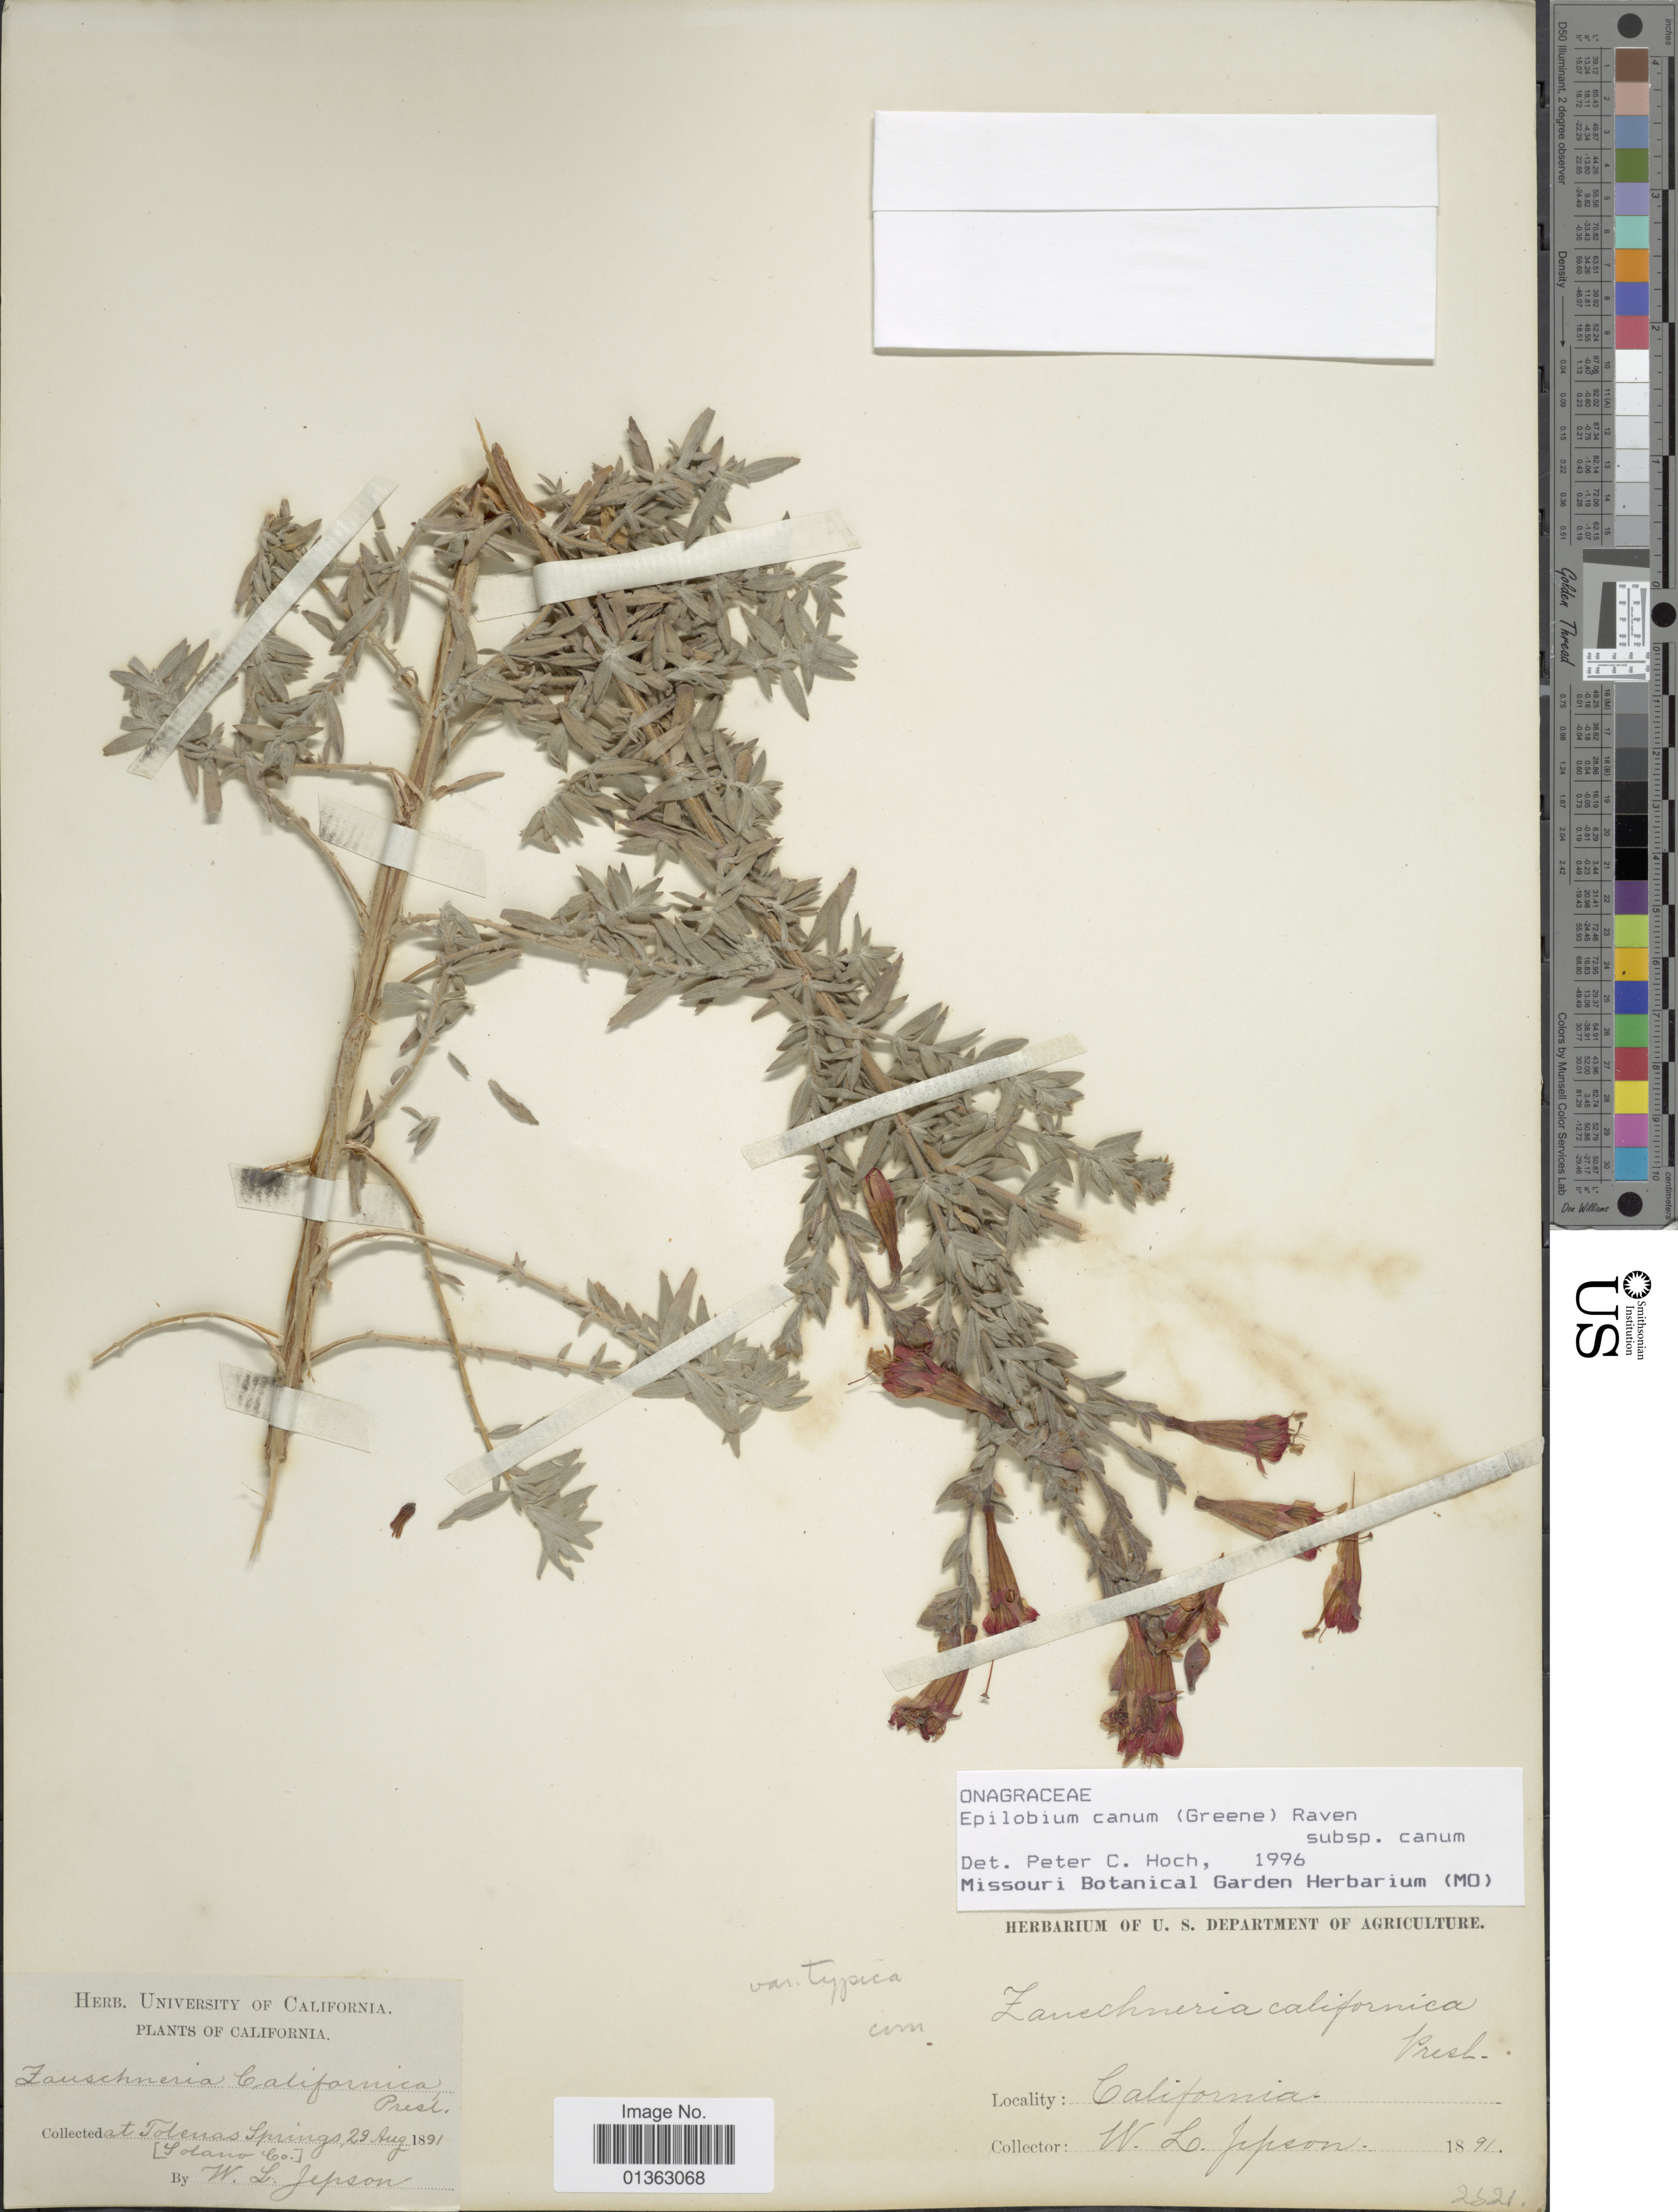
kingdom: Plantae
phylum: Tracheophyta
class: Magnoliopsida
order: Myrtales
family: Onagraceae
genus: Epilobium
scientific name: Epilobium canum subsp. canum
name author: (Greene) P.H. Raven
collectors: W. L. Jepson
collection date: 1891-08-29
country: United States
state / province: California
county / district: Solano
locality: At Tolenas Springs [Solano Co.].